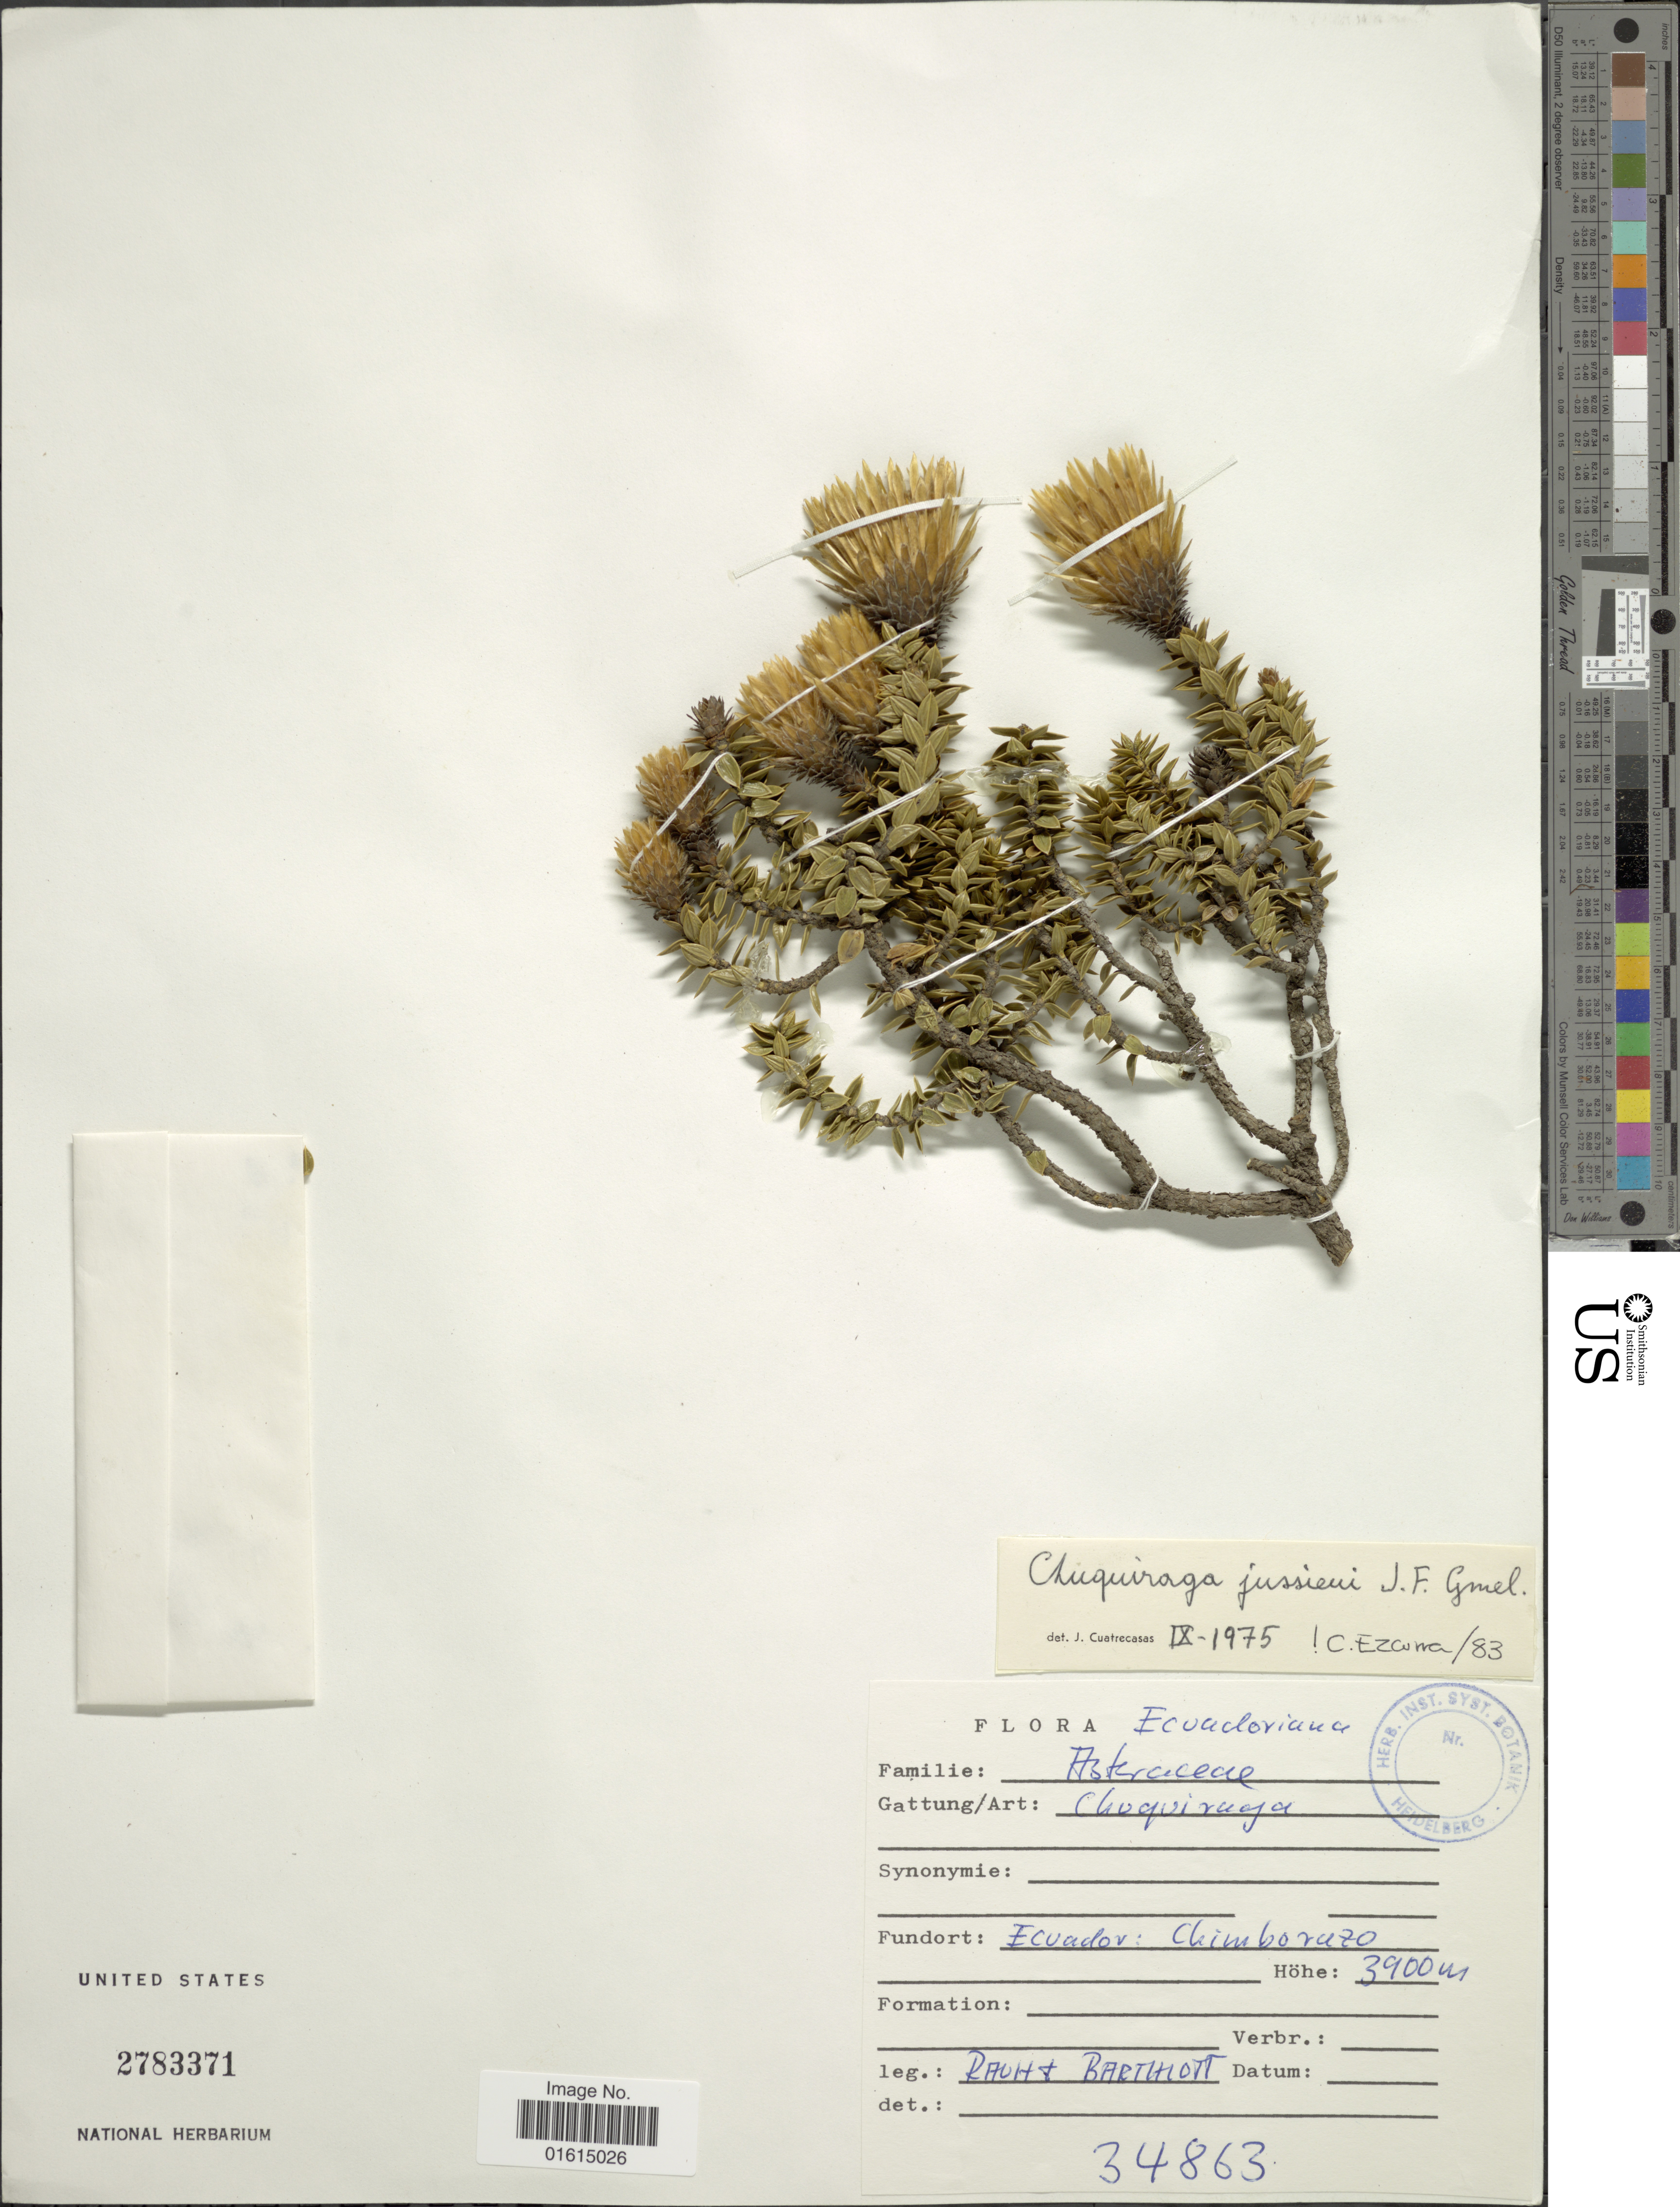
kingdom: Plantae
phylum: Tracheophyta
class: Magnoliopsida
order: Asterales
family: Asteraceae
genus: Chuquiraga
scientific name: Chuquiraga jussieui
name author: J.F. Gmel.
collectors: -. Rauh & W. Barthlott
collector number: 34863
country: Ecuador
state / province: Chimborazo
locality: Ecuadoriana, Chimborazo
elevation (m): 3900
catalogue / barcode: US 2783371